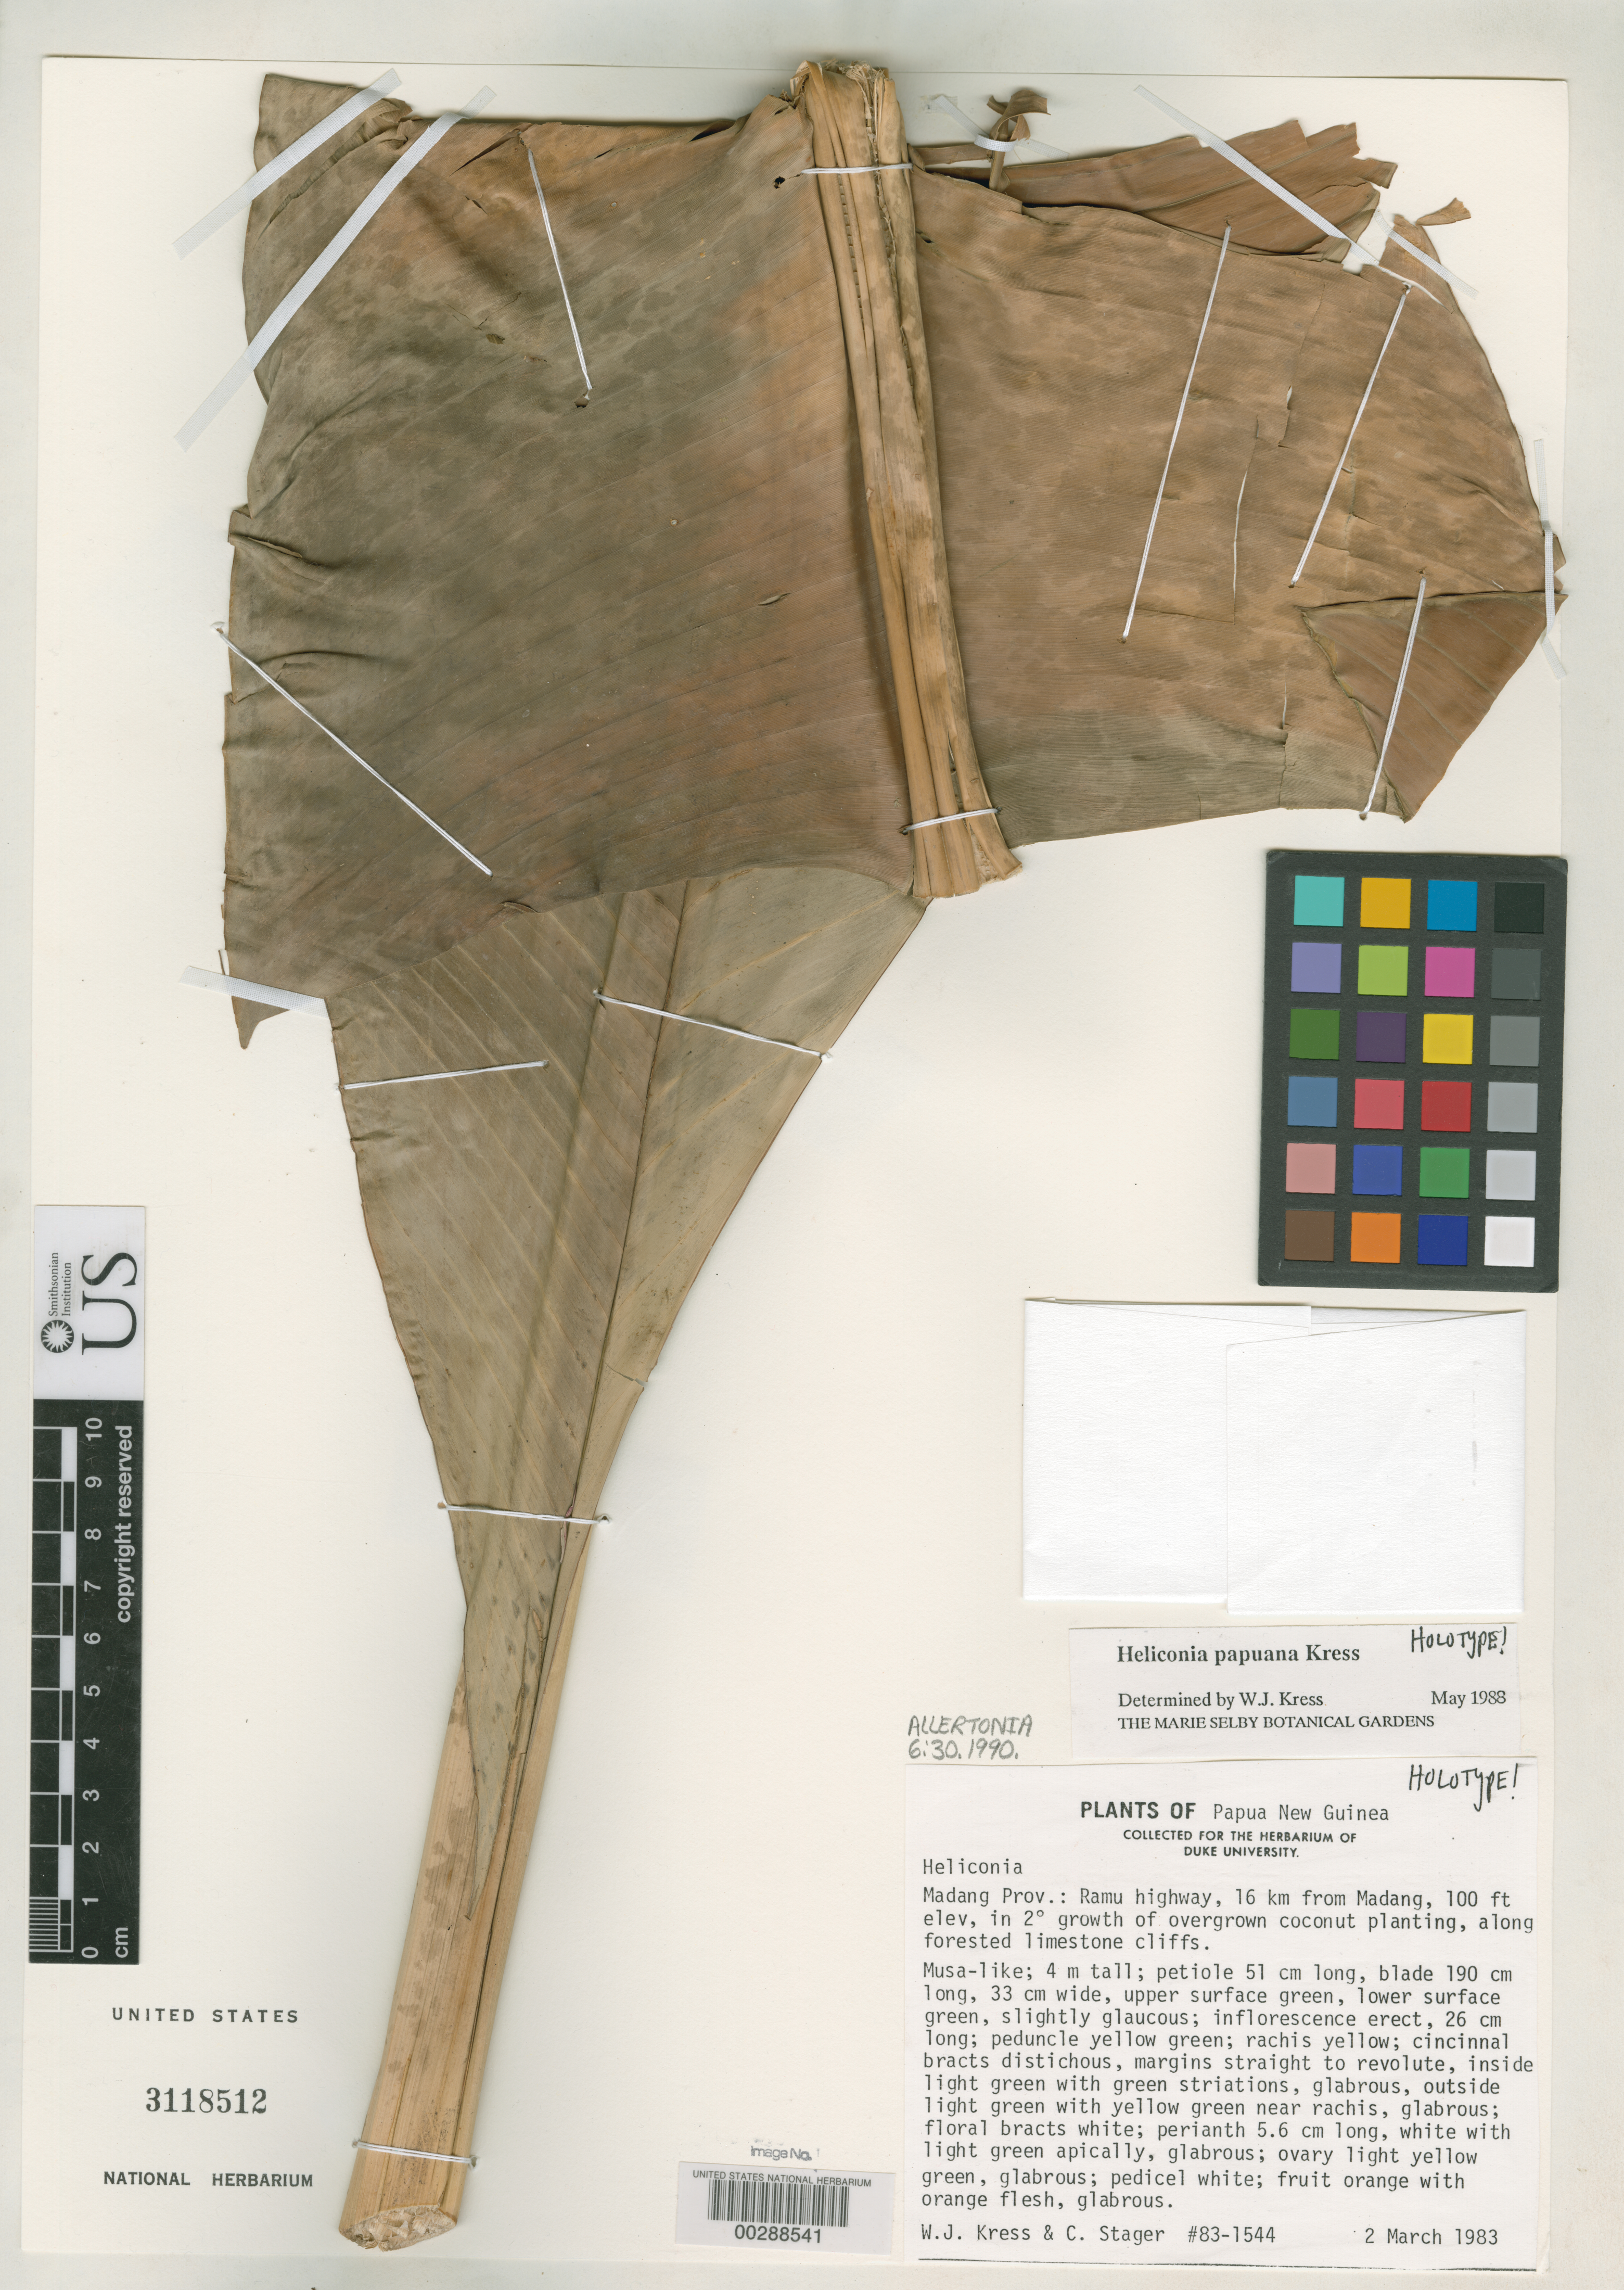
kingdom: Plantae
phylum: Tracheophyta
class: Liliopsida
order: Zingiberales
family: Heliconiaceae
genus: Heliconia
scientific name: Heliconia papuana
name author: W.J. Kress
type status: Holotype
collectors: W. J. Kress & C. Stager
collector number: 83-1544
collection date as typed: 02 Mar 1983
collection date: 1983-03-02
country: Papua New Guinea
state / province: Madang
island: New Guinea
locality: Ramu highway, 16 km from Madang.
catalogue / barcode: US 3118512